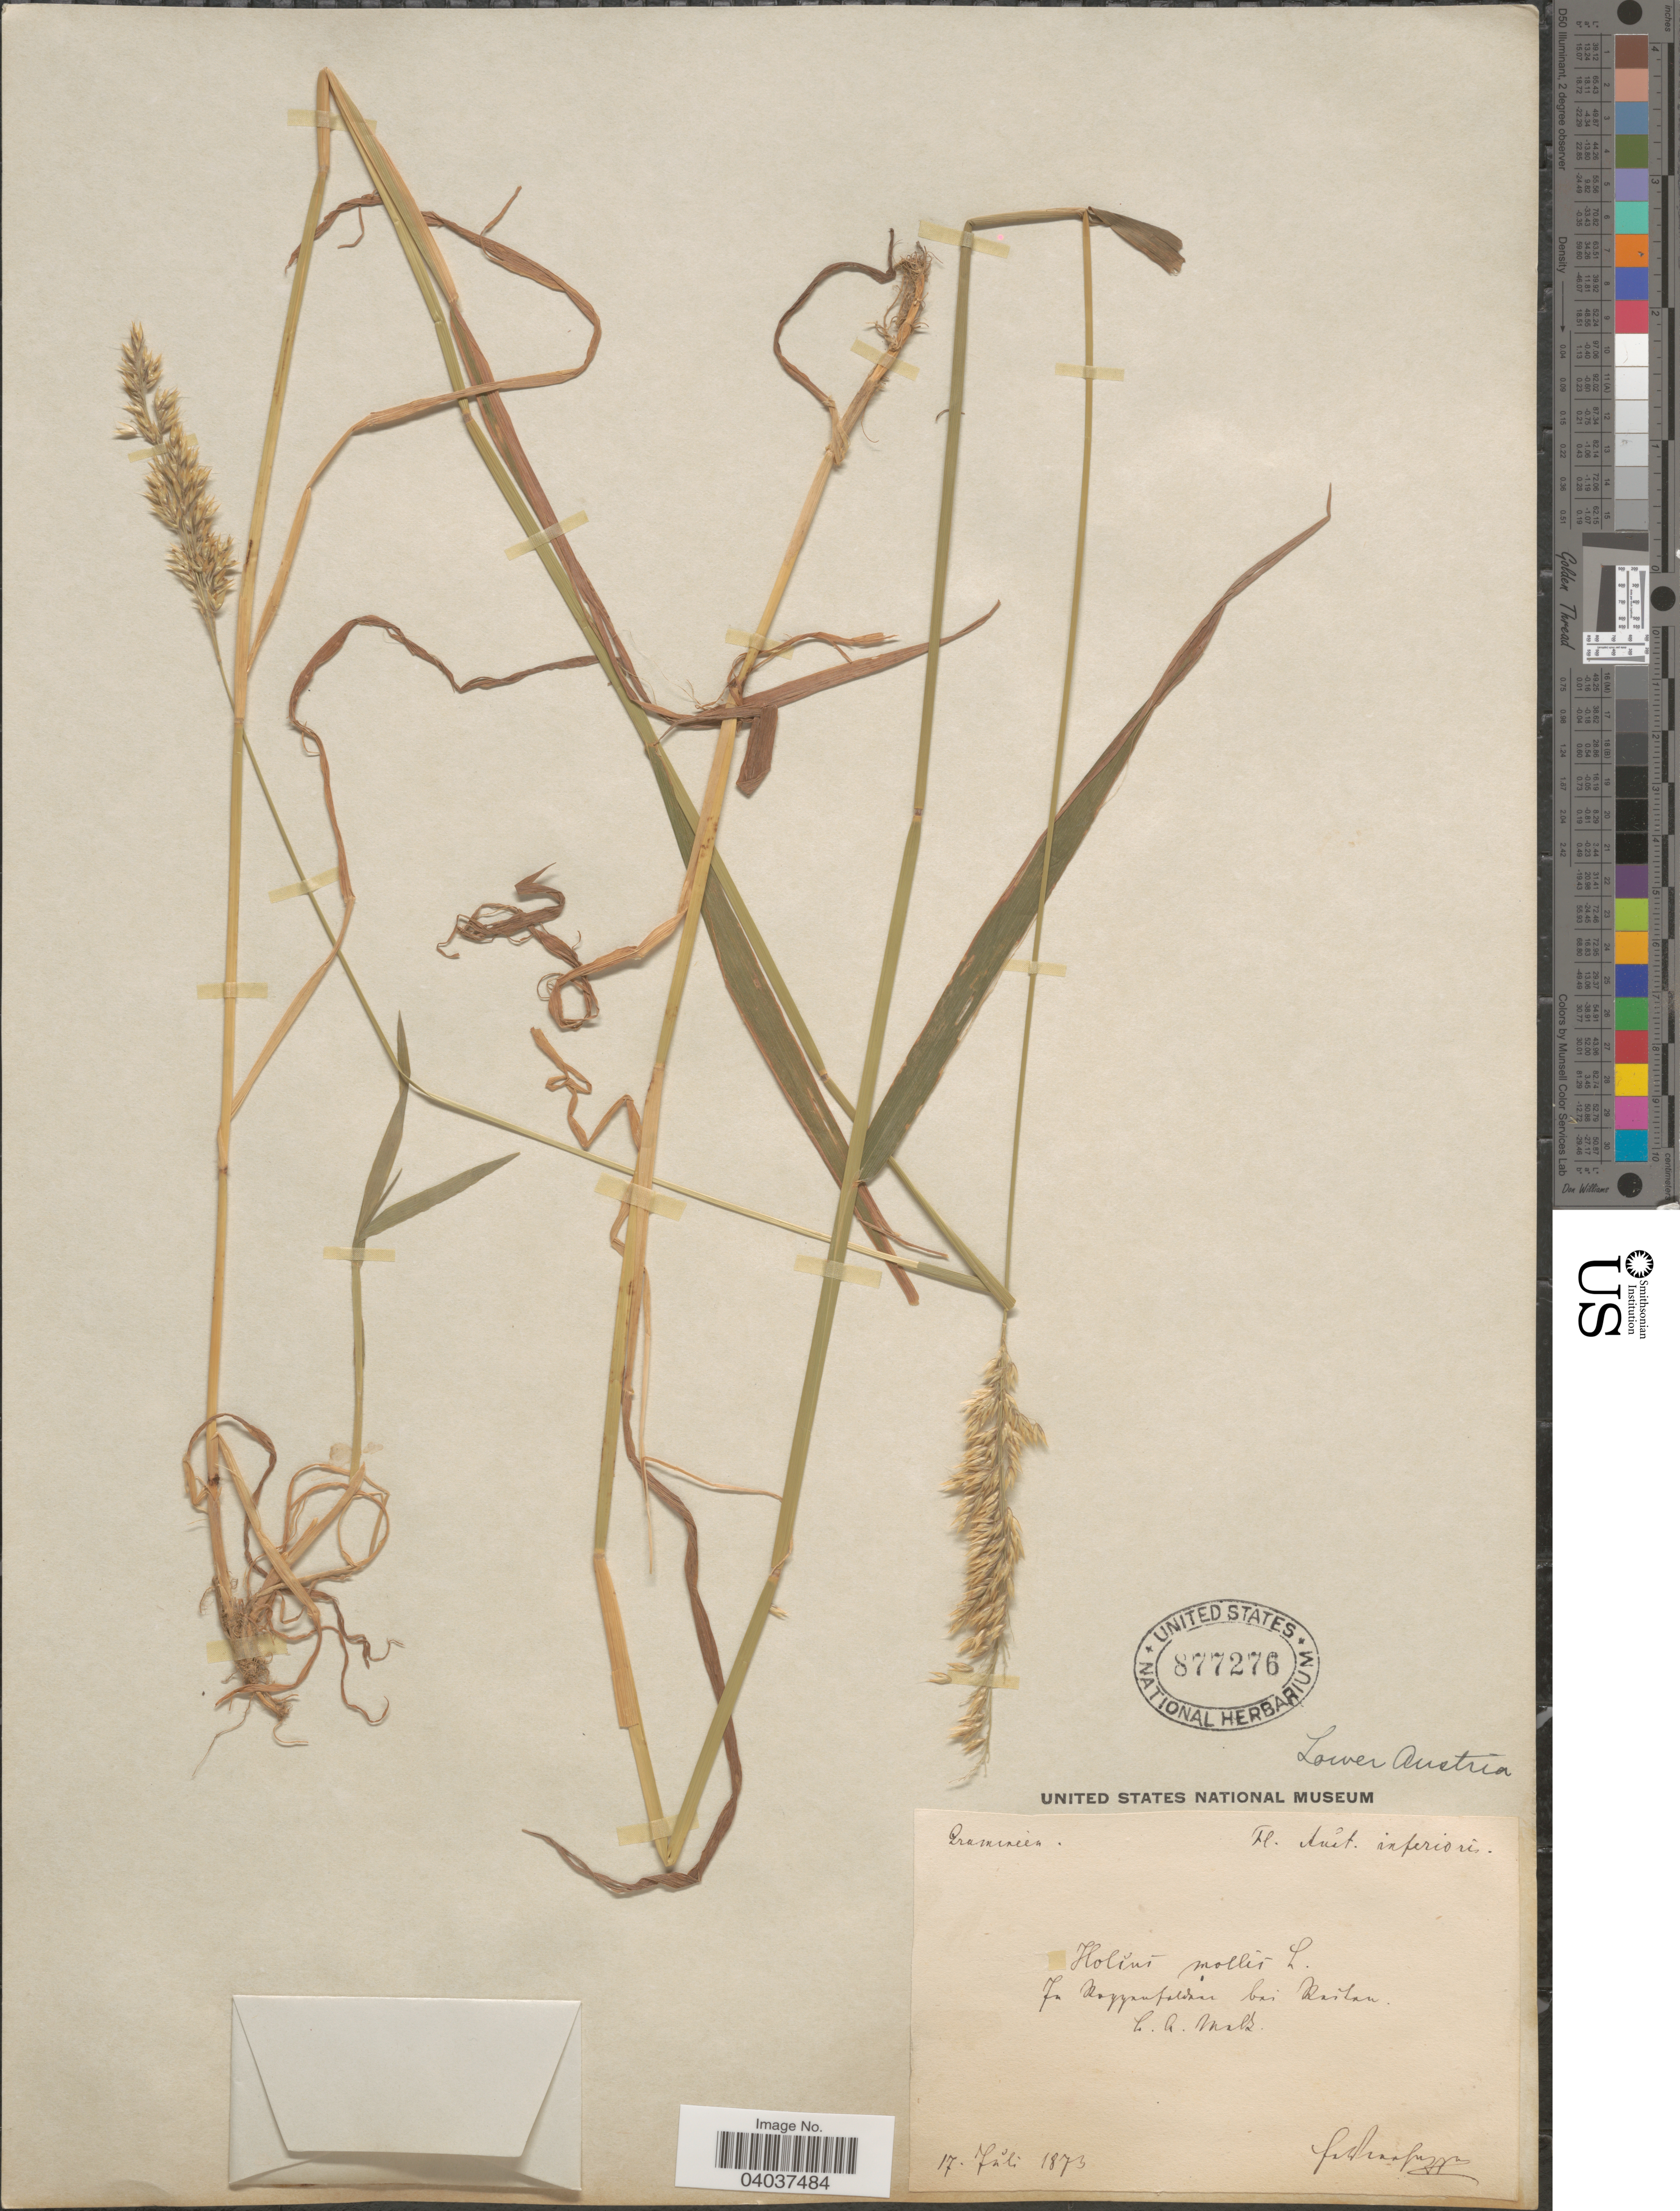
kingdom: Plantae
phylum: Tracheophyta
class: Liliopsida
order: Poales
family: Poaceae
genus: Holcus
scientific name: Holcus mollis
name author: L.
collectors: F. Vierhapper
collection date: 1873-07-17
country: Austria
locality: Lower Austria. In rayyansfalden [interpreted] bei Reston [interpreted].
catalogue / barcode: US 877276